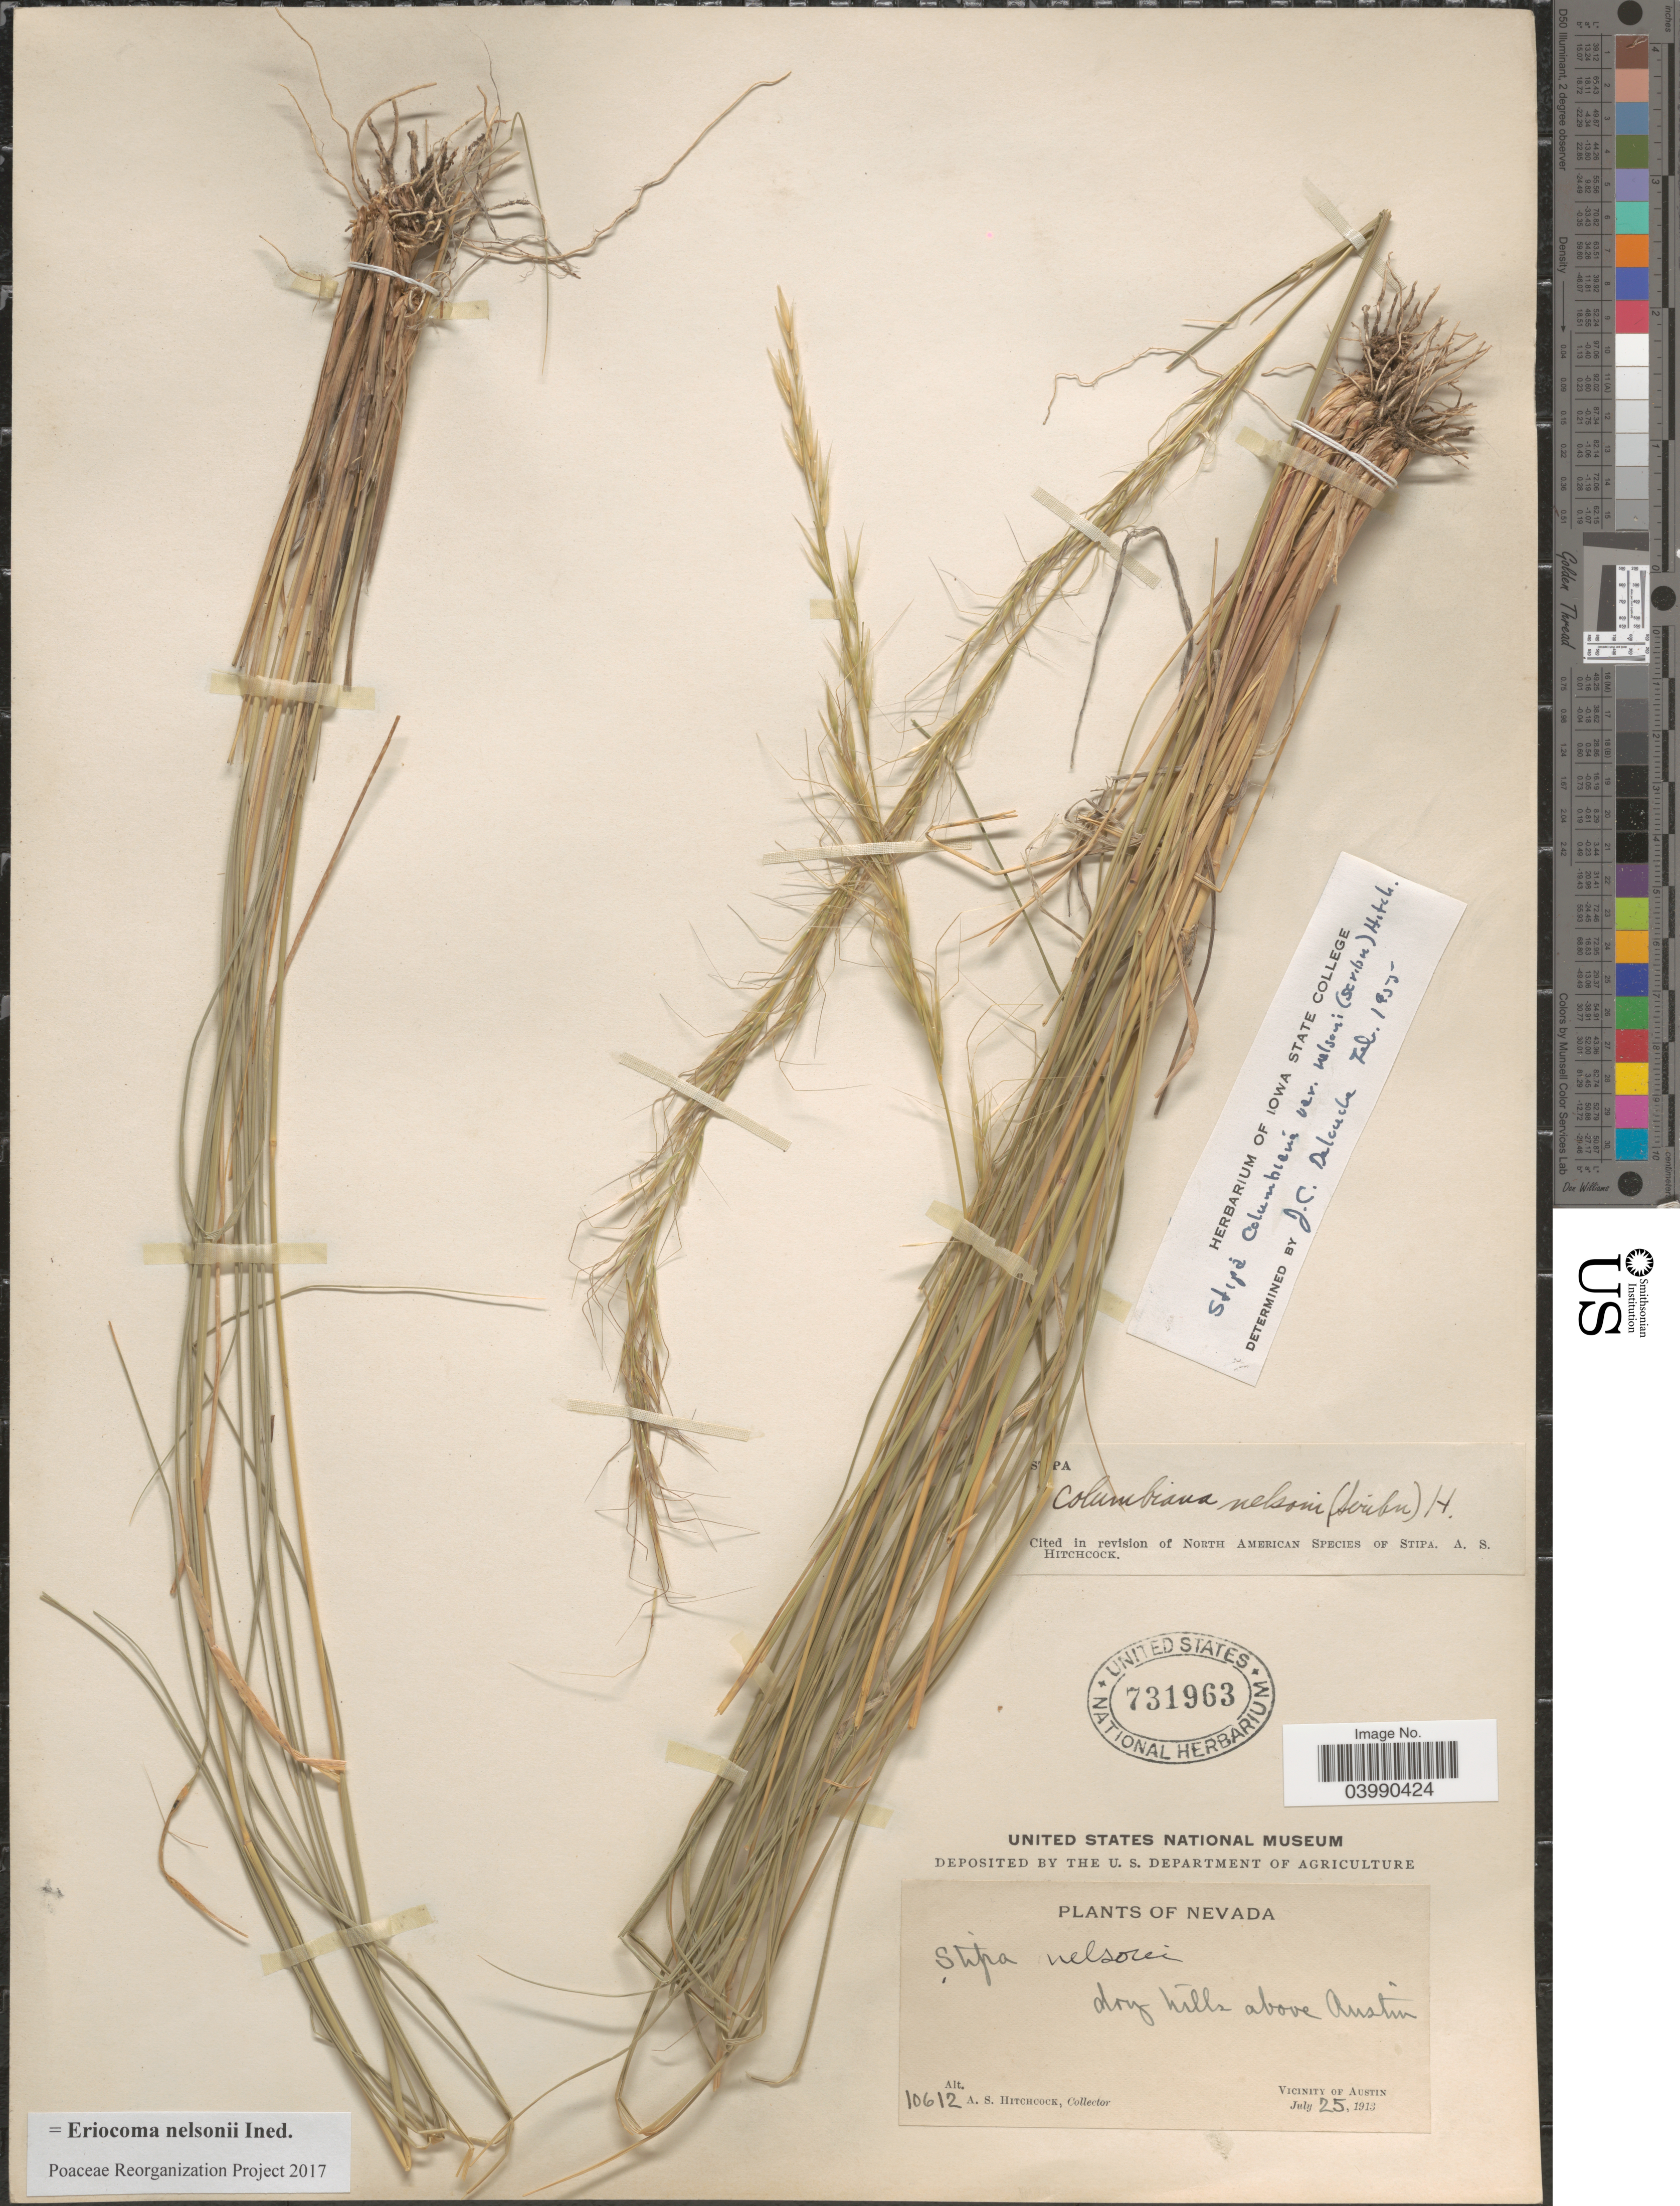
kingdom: Plantae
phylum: Tracheophyta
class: Liliopsida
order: Poales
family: Poaceae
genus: Eriocoma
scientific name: Eriocoma nelsonii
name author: (Scribn.) Romasch.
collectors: A. S. Hitchcock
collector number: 10612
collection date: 1913-07-25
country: United States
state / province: Nevada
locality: Dry hills above Austin. Vicinity of Austin.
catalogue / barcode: US 731963